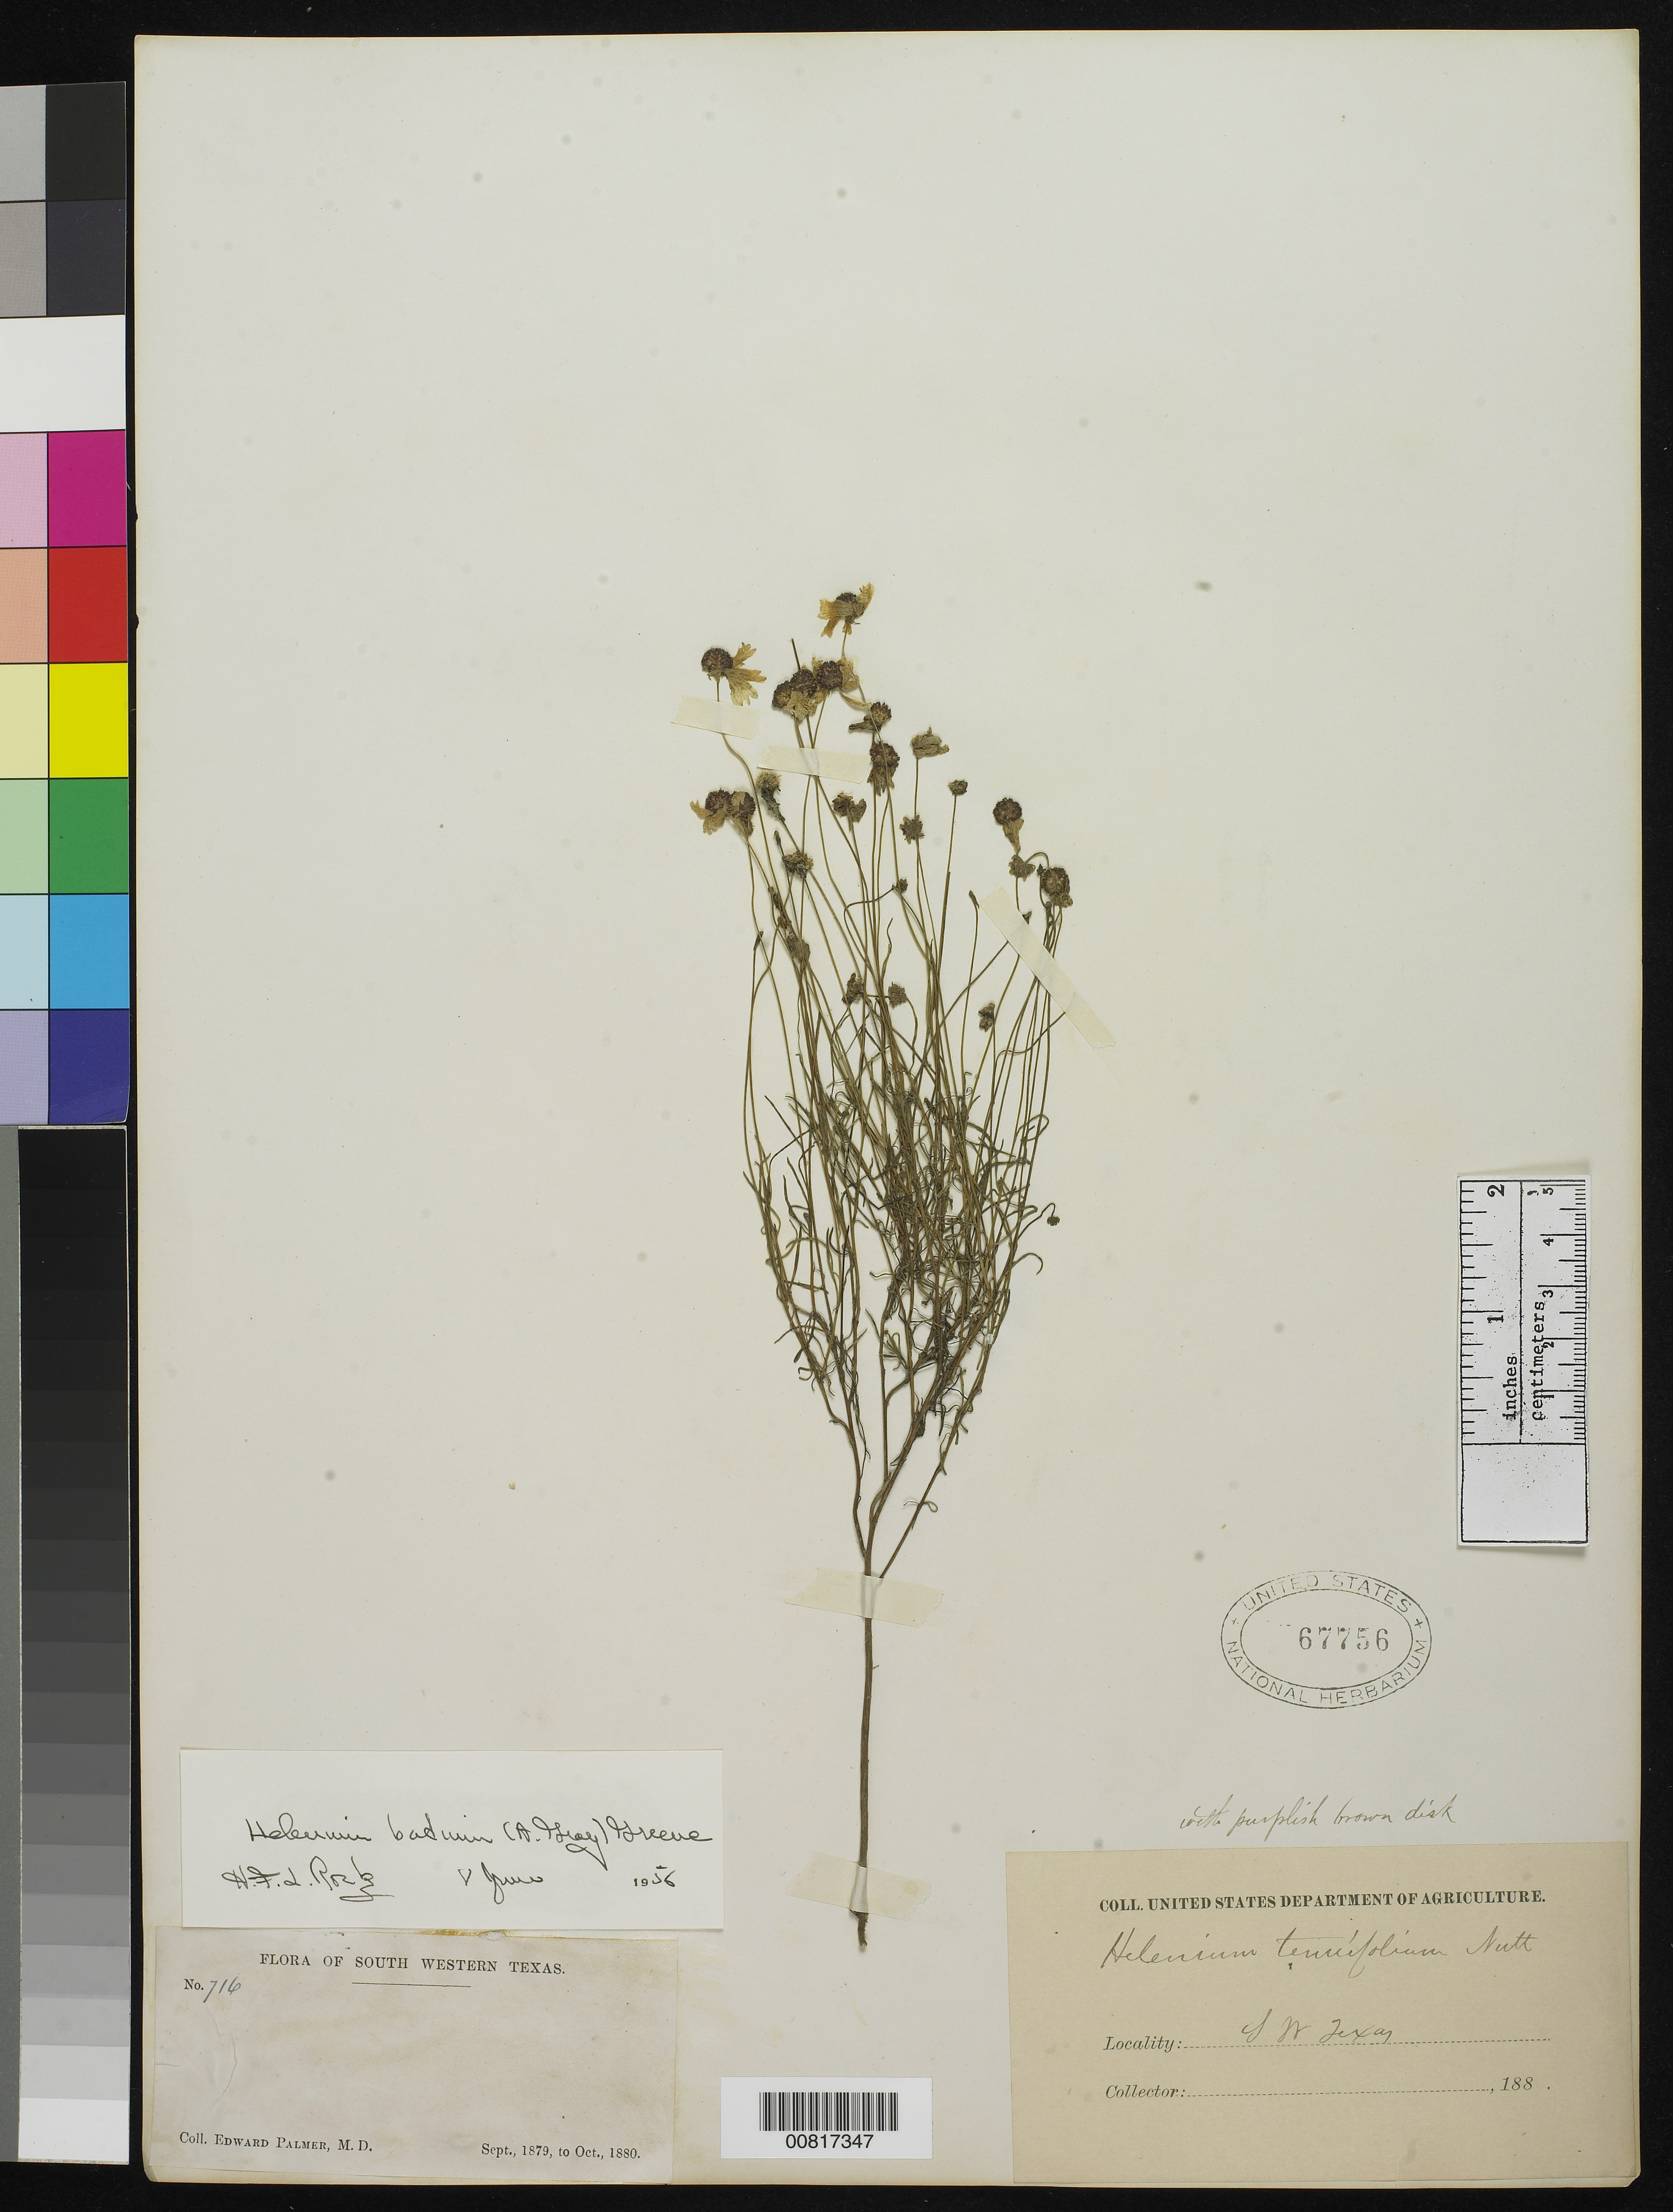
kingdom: Plantae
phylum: Tracheophyta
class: Magnoliopsida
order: Asterales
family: Asteraceae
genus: Helenium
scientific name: Helenium badium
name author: (A. Gray) Greene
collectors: E. Palmer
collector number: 716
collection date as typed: Sep 1879 to -- Oct 1880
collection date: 1879-09/1880-10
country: United States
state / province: Texas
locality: South Western Texas.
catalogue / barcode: US 67756